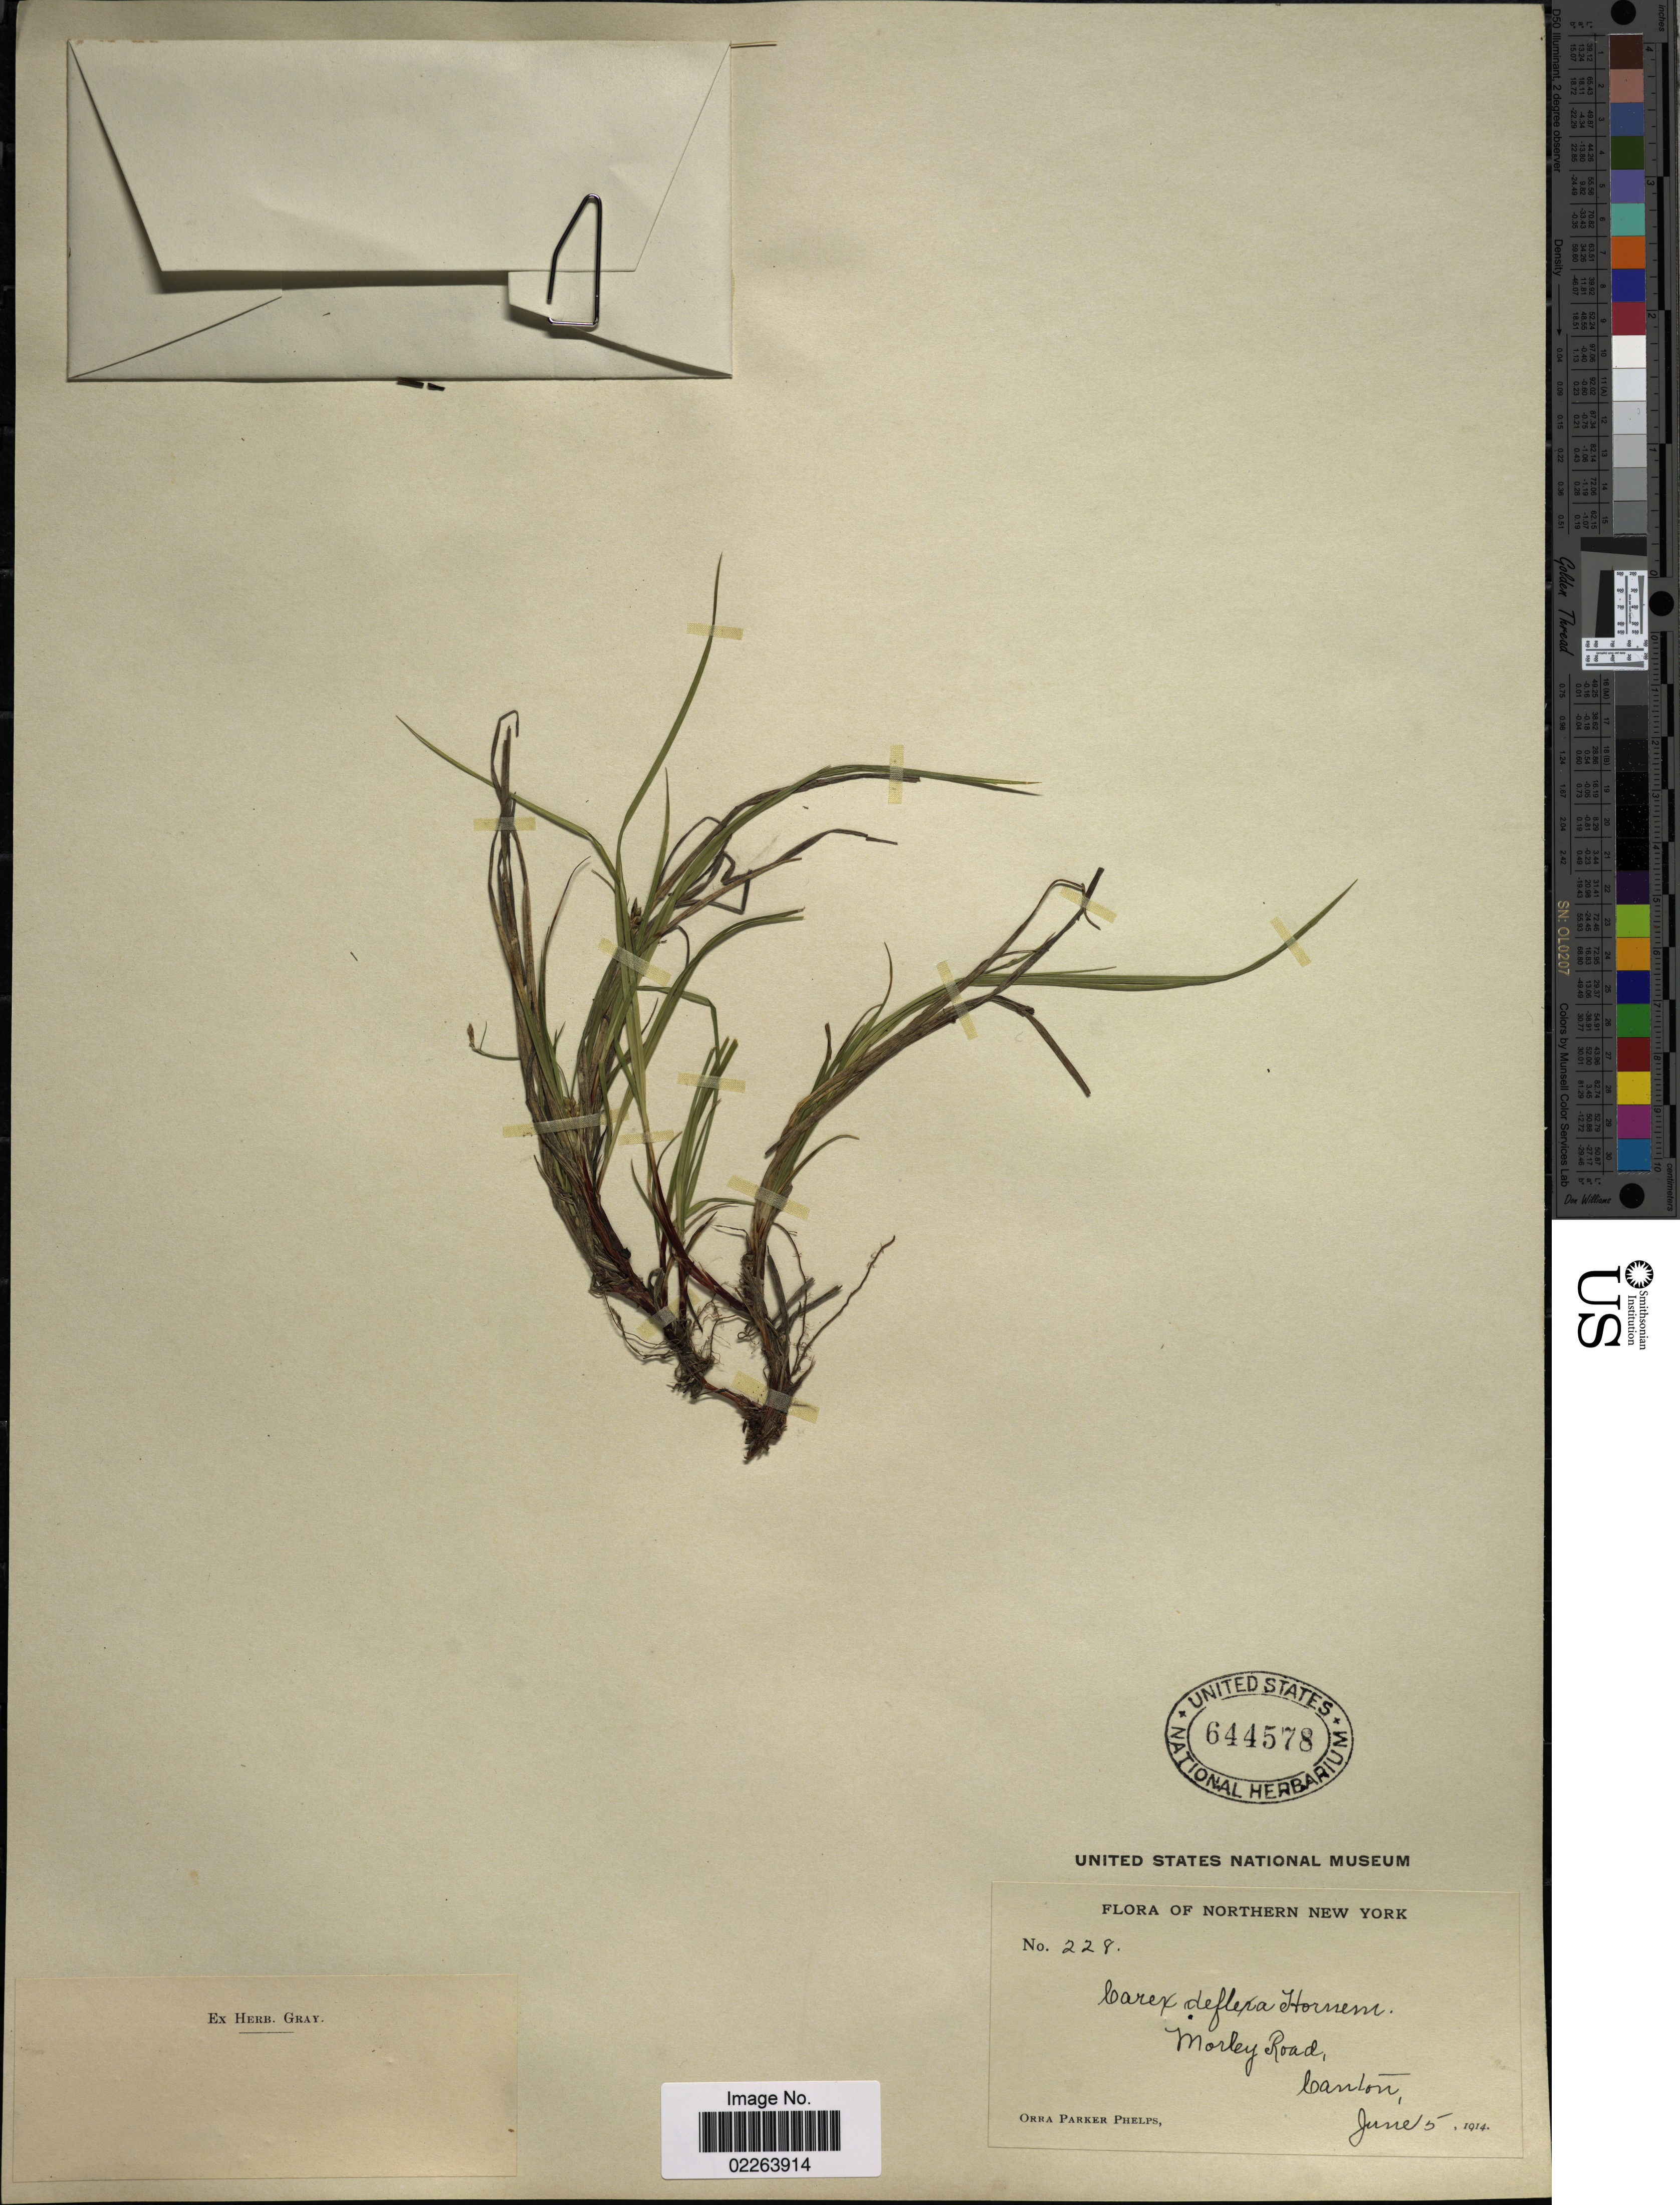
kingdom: Plantae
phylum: Tracheophyta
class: Liliopsida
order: Poales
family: Cyperaceae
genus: Carex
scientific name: Carex deflexa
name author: Hornem.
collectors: O. P. Phelps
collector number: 228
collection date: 1914-06-05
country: United States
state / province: New York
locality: Northern New York, Morley Road, Canton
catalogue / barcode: US 644578